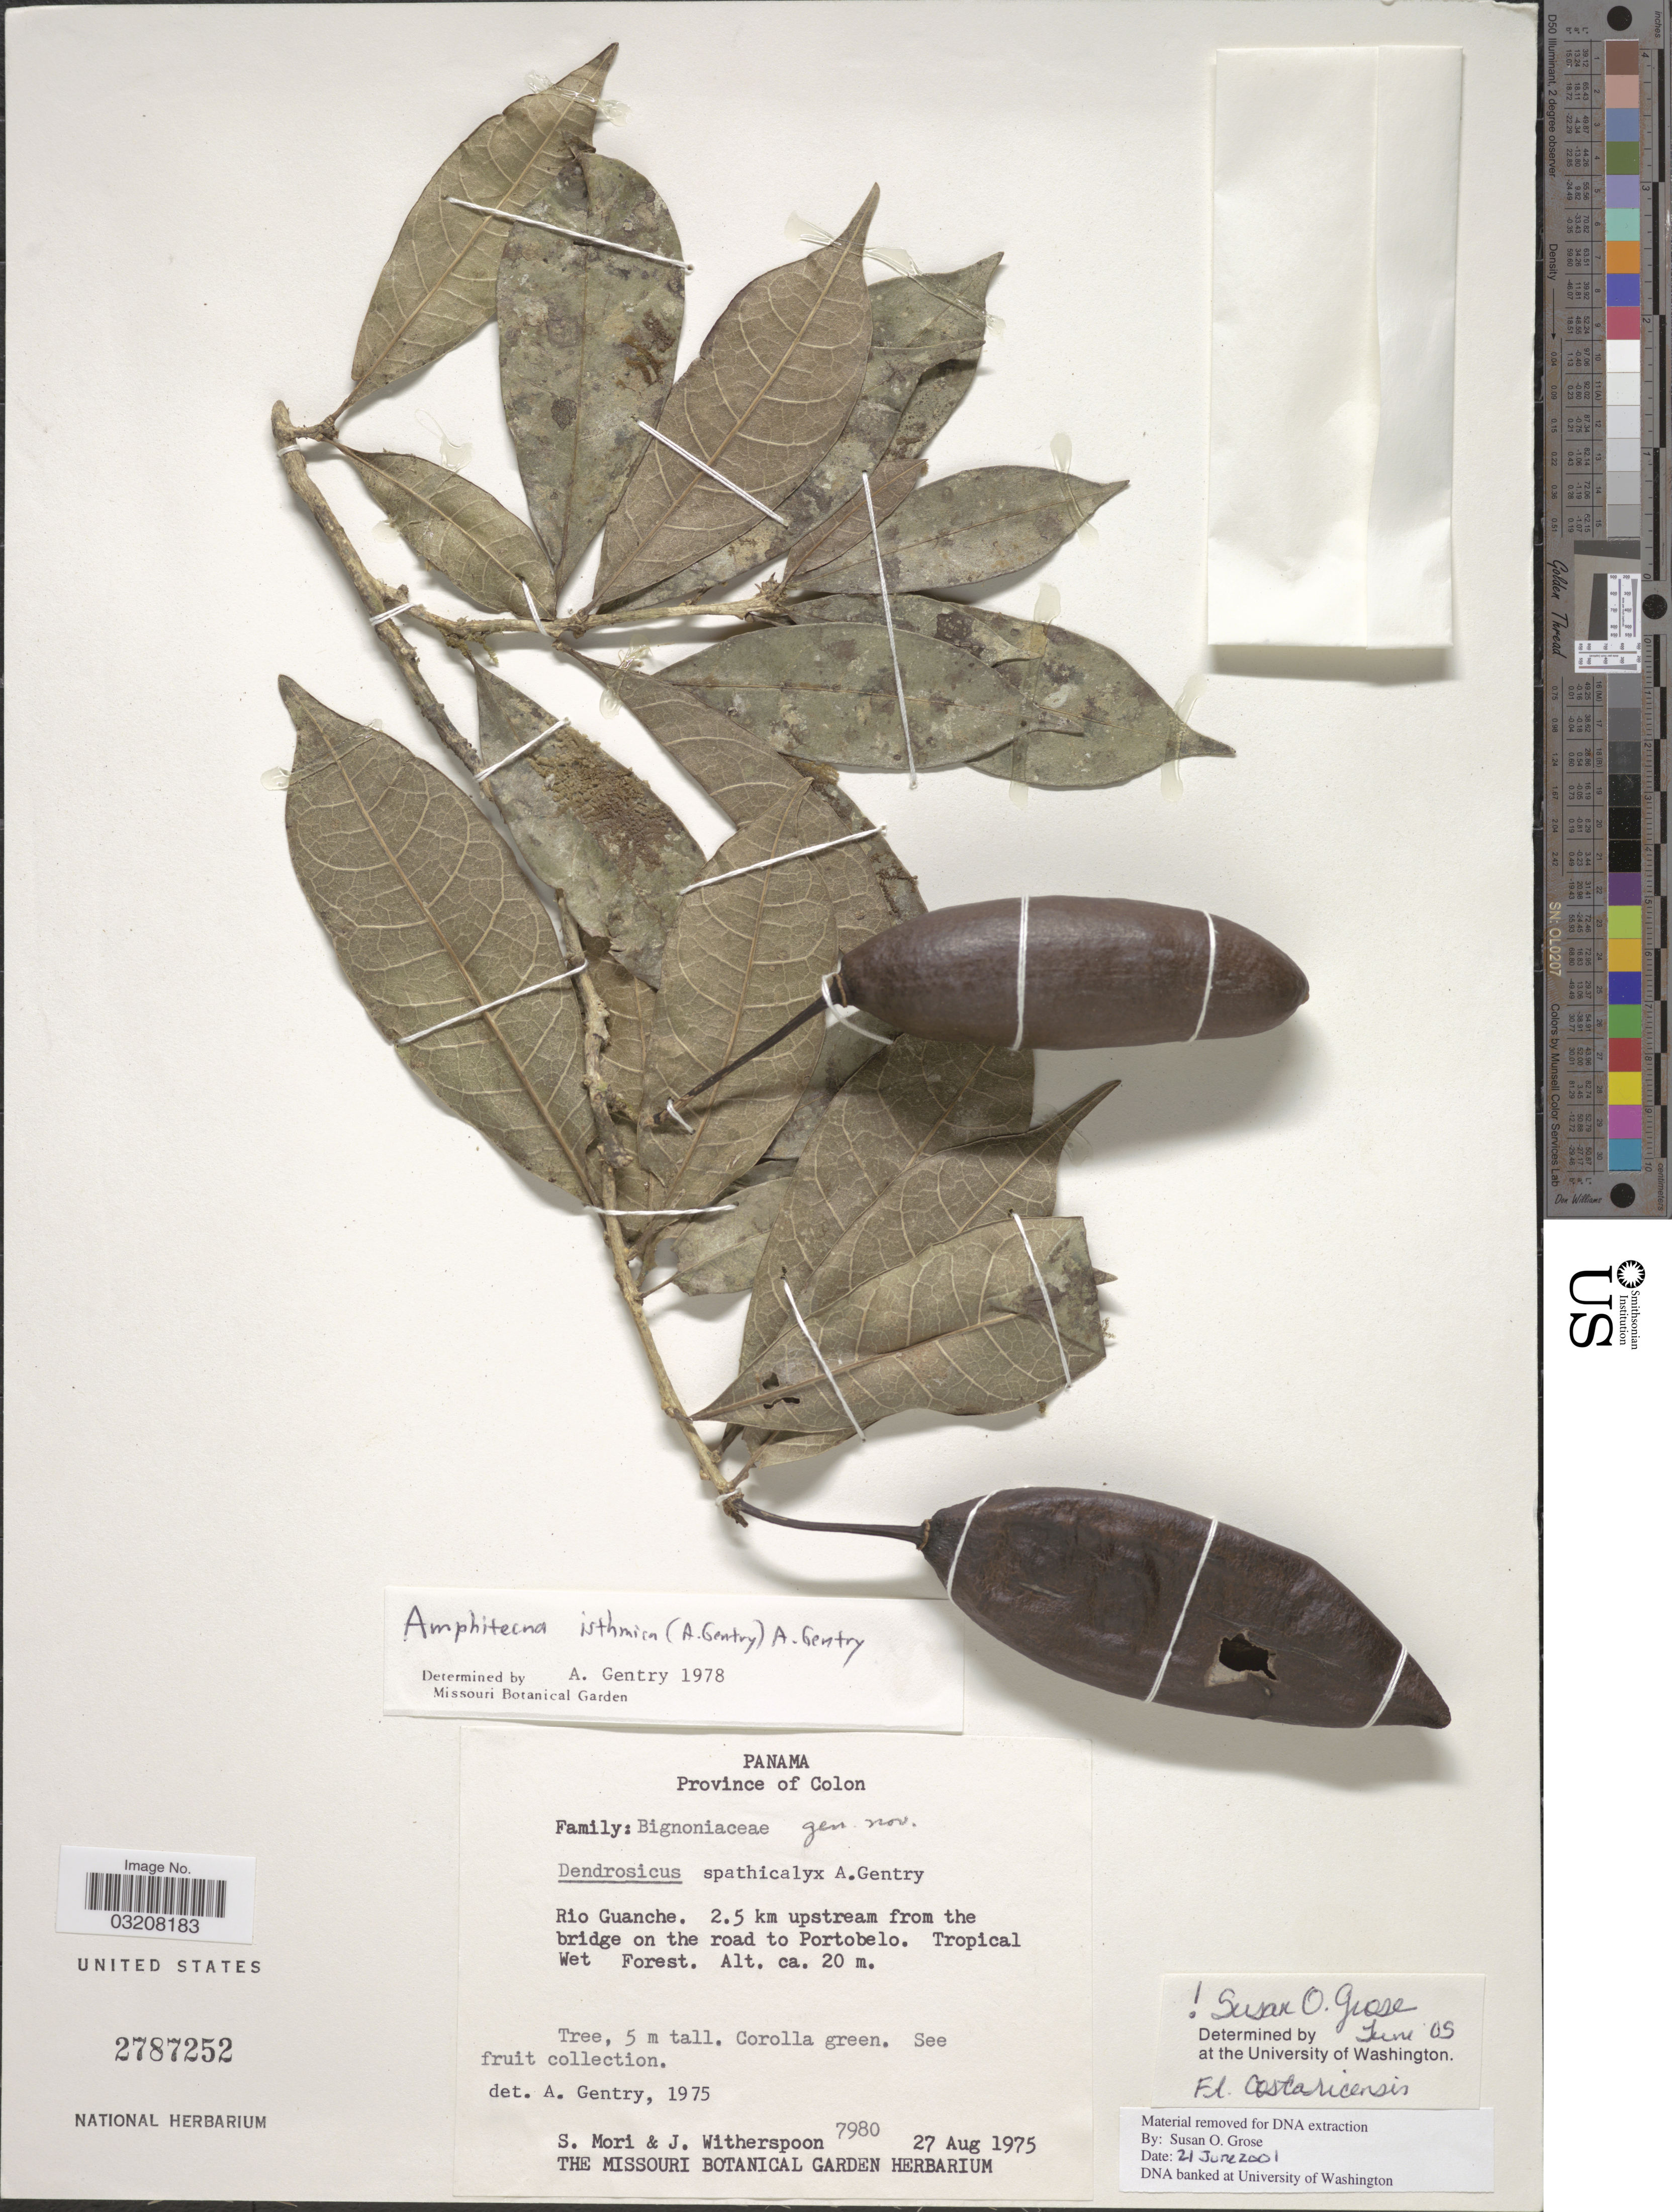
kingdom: Plantae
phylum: Tracheophyta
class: Magnoliopsida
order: Lamiales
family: Bignoniaceae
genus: Amphitecna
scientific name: Amphitecna isthmica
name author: (A.H. Gentry) A.H. Gentry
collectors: S. Mori & J. Witherspoon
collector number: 7980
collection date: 1975-08-27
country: Panama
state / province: Colón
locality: Rio Guanche. 2.5 km upstream from the bridge on the road to Portobelo. Tropical Wet Forest.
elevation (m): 20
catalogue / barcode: US 2787252